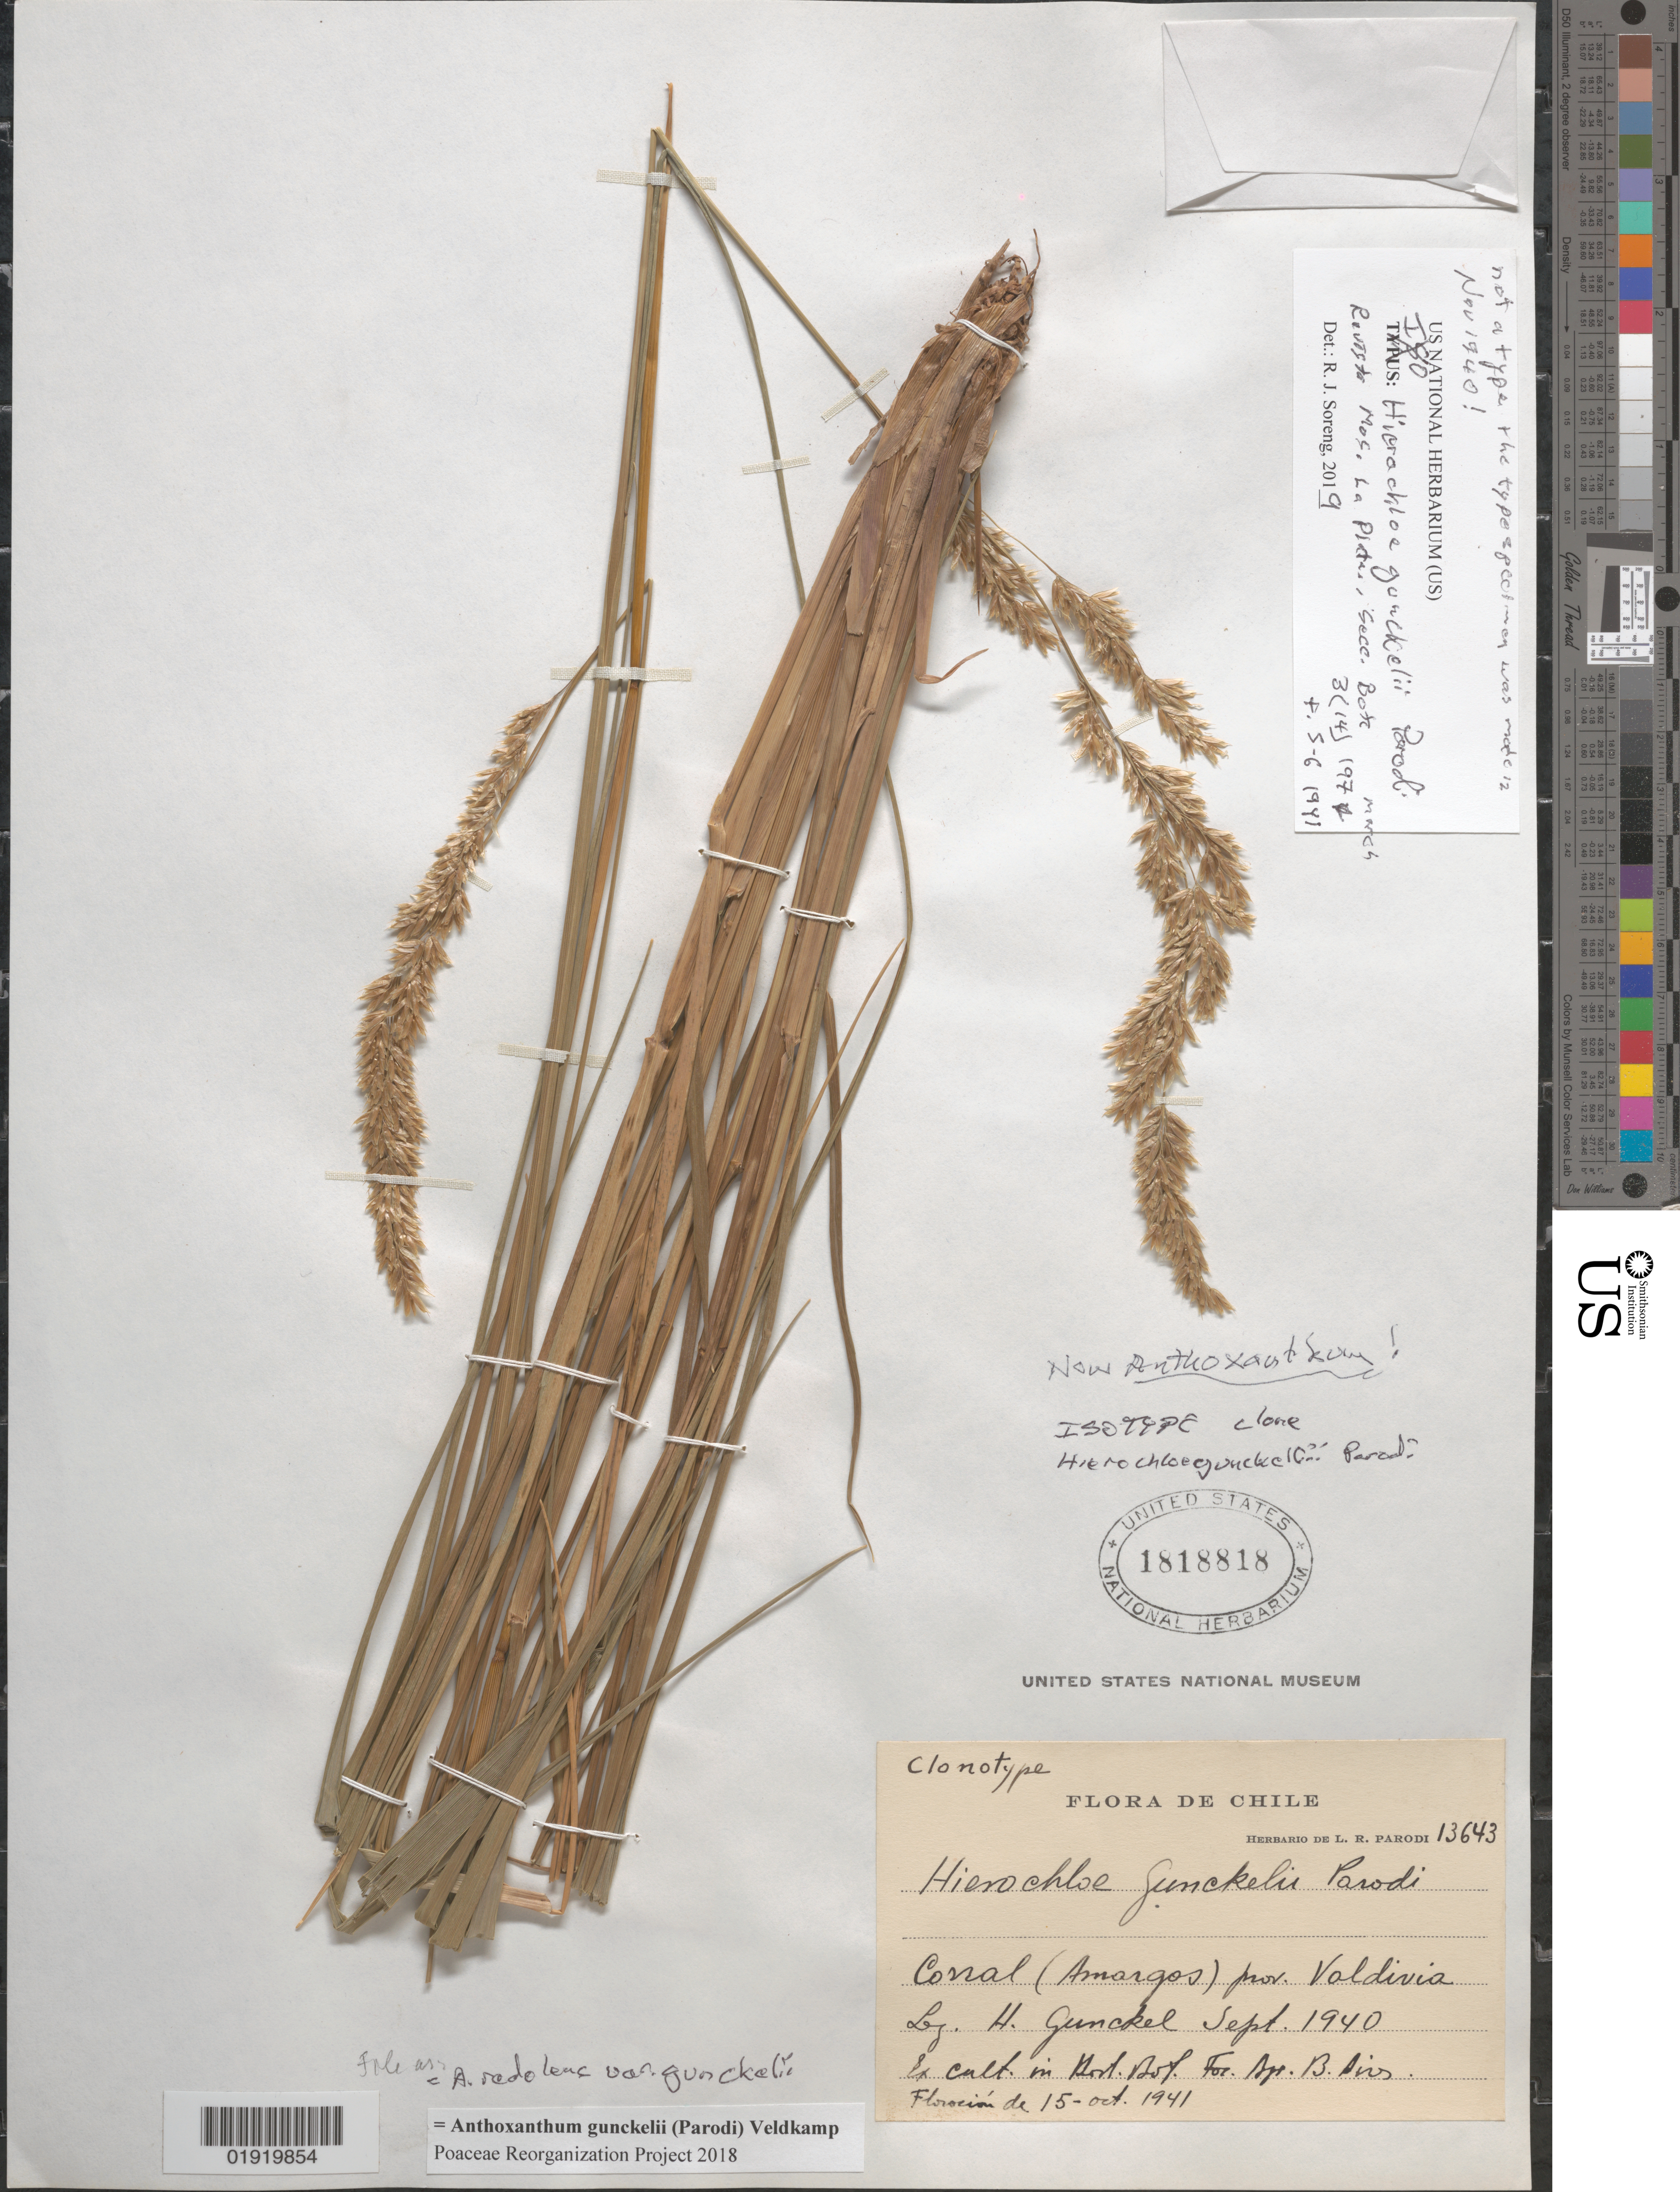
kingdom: Plantae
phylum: Tracheophyta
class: Liliopsida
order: Poales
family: Poaceae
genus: Anthoxanthum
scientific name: Anthoxanthum redolens var. gunckelii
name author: (Parodi) N. Villalobos & Finot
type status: Clonotype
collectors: ex herb. Parodi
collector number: Herb. Parodi 13643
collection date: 1941-10-15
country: Argentina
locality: Corral (Amargos), prov. Valdivia. Leg. H. Gunckel Sept. 1941. Ex cult. in Hort. Bot. For. Agr. B. Aires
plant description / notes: Same number (13643) as type cited in protologue, but collection date does not match; variously annotated as clonotype, isotype clone, and isotype. The protologue explicitly cites the type specimen (from cultivation) as Nov. 1940; this US specimen (likewise from cultivation) was originally annotated “clonotype” with a collection date of 15 Oct. 1941. It cannot be a type specimen and because the name was published in March 1941, it does not even qualify as original material.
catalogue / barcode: US 1818818